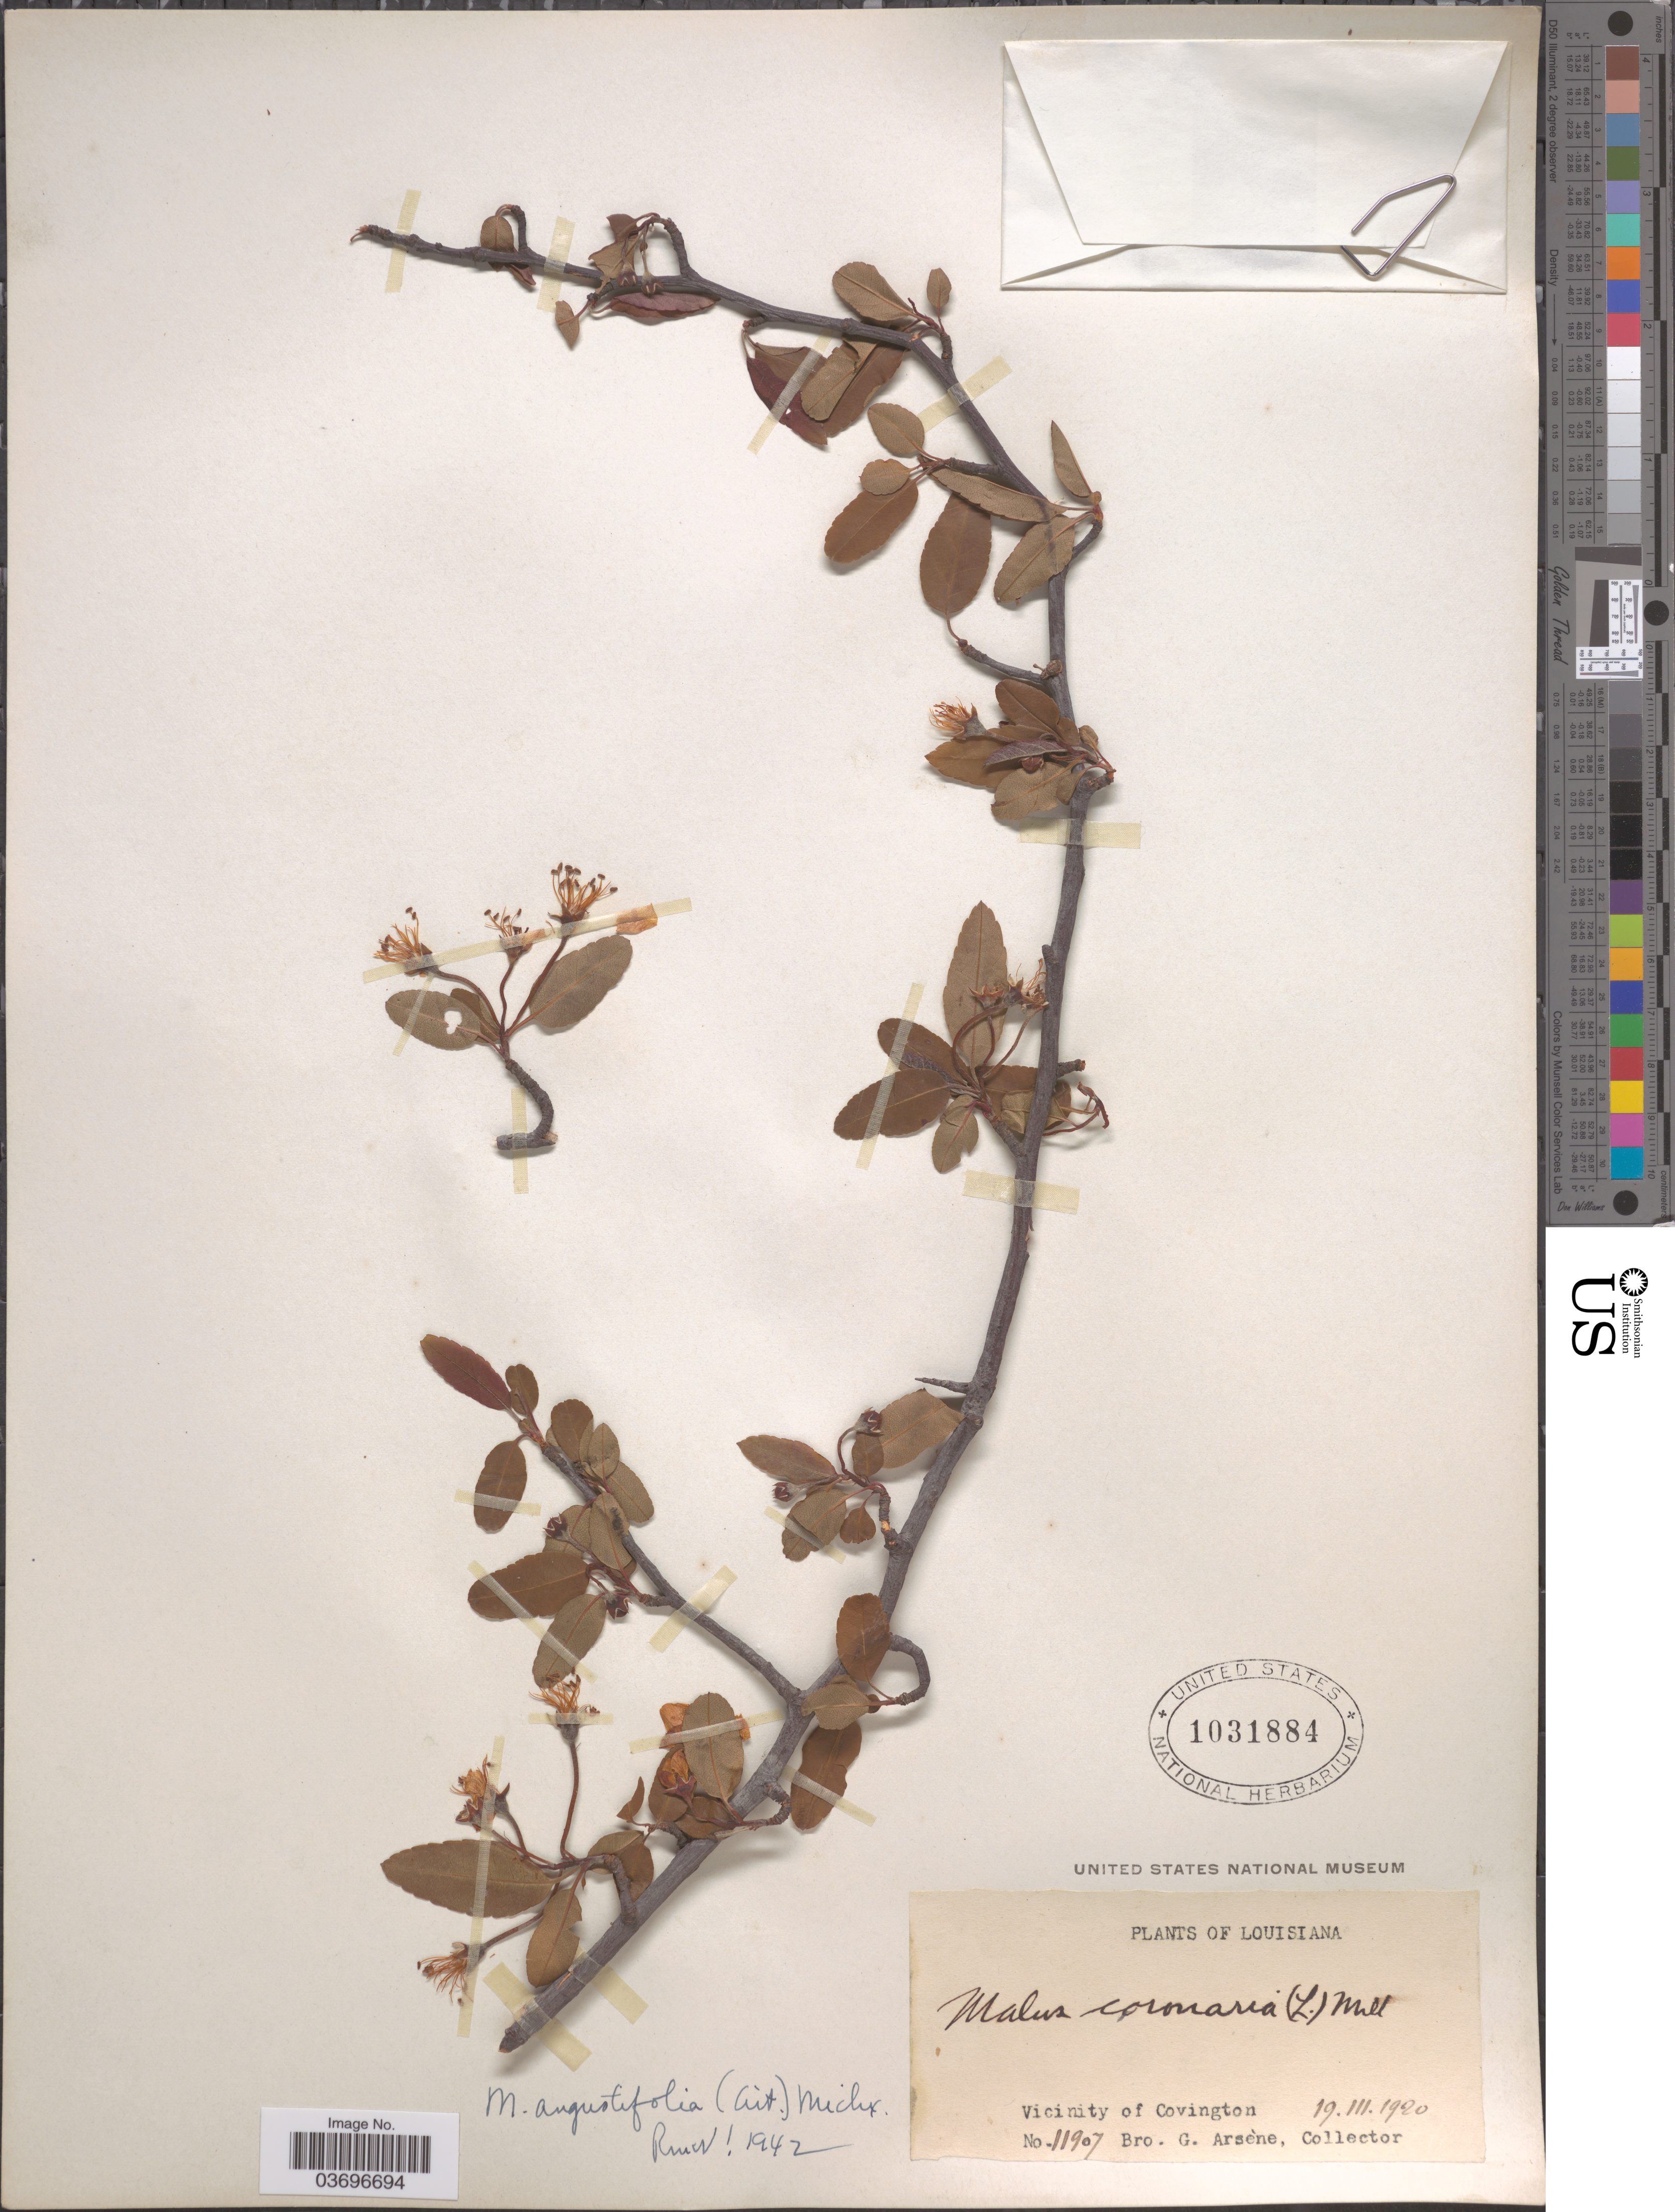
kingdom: Plantae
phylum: Tracheophyta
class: Magnoliopsida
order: Rosales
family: Rosaceae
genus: Malus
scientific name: Malus angustifolia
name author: (Aiton) Michx.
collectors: Bro. G. Arsène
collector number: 11907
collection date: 1920-03-19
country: United States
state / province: Louisiana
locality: Vicinity of Covington.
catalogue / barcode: US 1031884